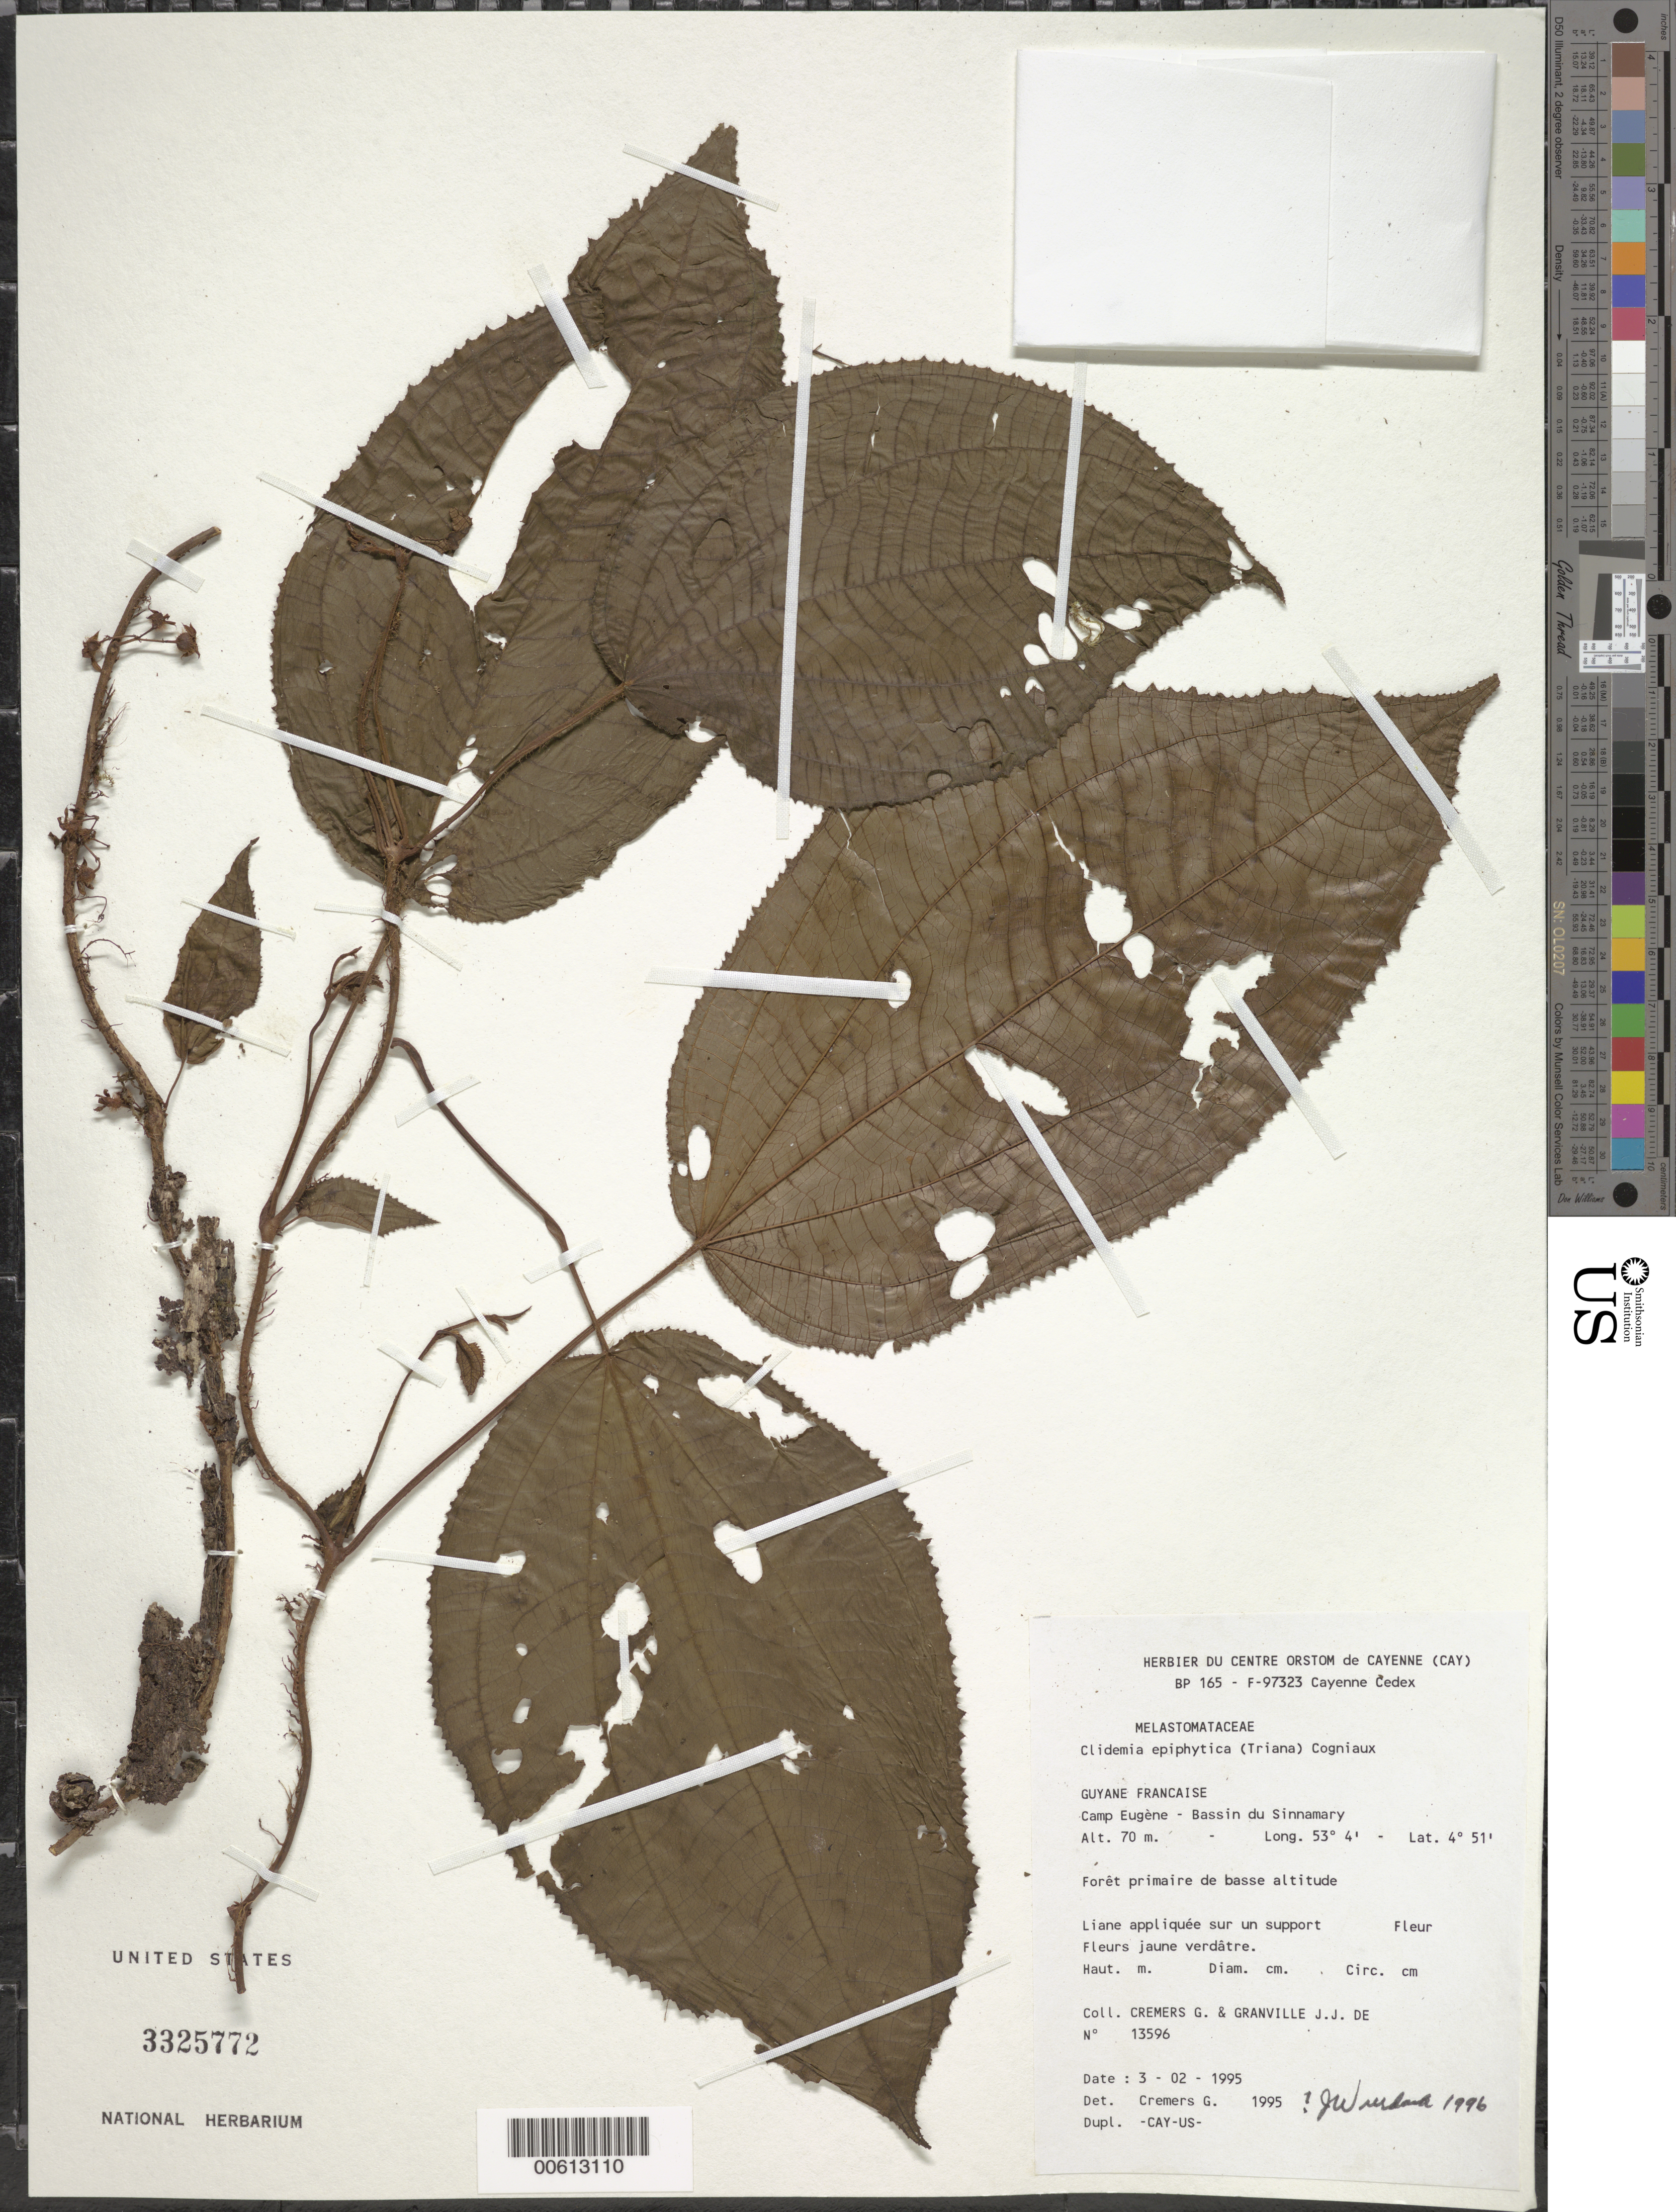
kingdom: Plantae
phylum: Tracheophyta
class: Magnoliopsida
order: Myrtales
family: Melastomataceae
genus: Clidemia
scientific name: Clidemia epiphytica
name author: (Triana) Cogn.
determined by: Wurdack, John J., (US), US (UNITED STATES)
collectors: G. Cremers & J.-J. de Granville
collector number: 13596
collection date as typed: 3-Feb-95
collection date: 1995-02-03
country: French Guiana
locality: Camp Eugène, Bassin du Sinnamary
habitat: Foret primaire de basse altitude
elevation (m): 70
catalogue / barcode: US 3325772